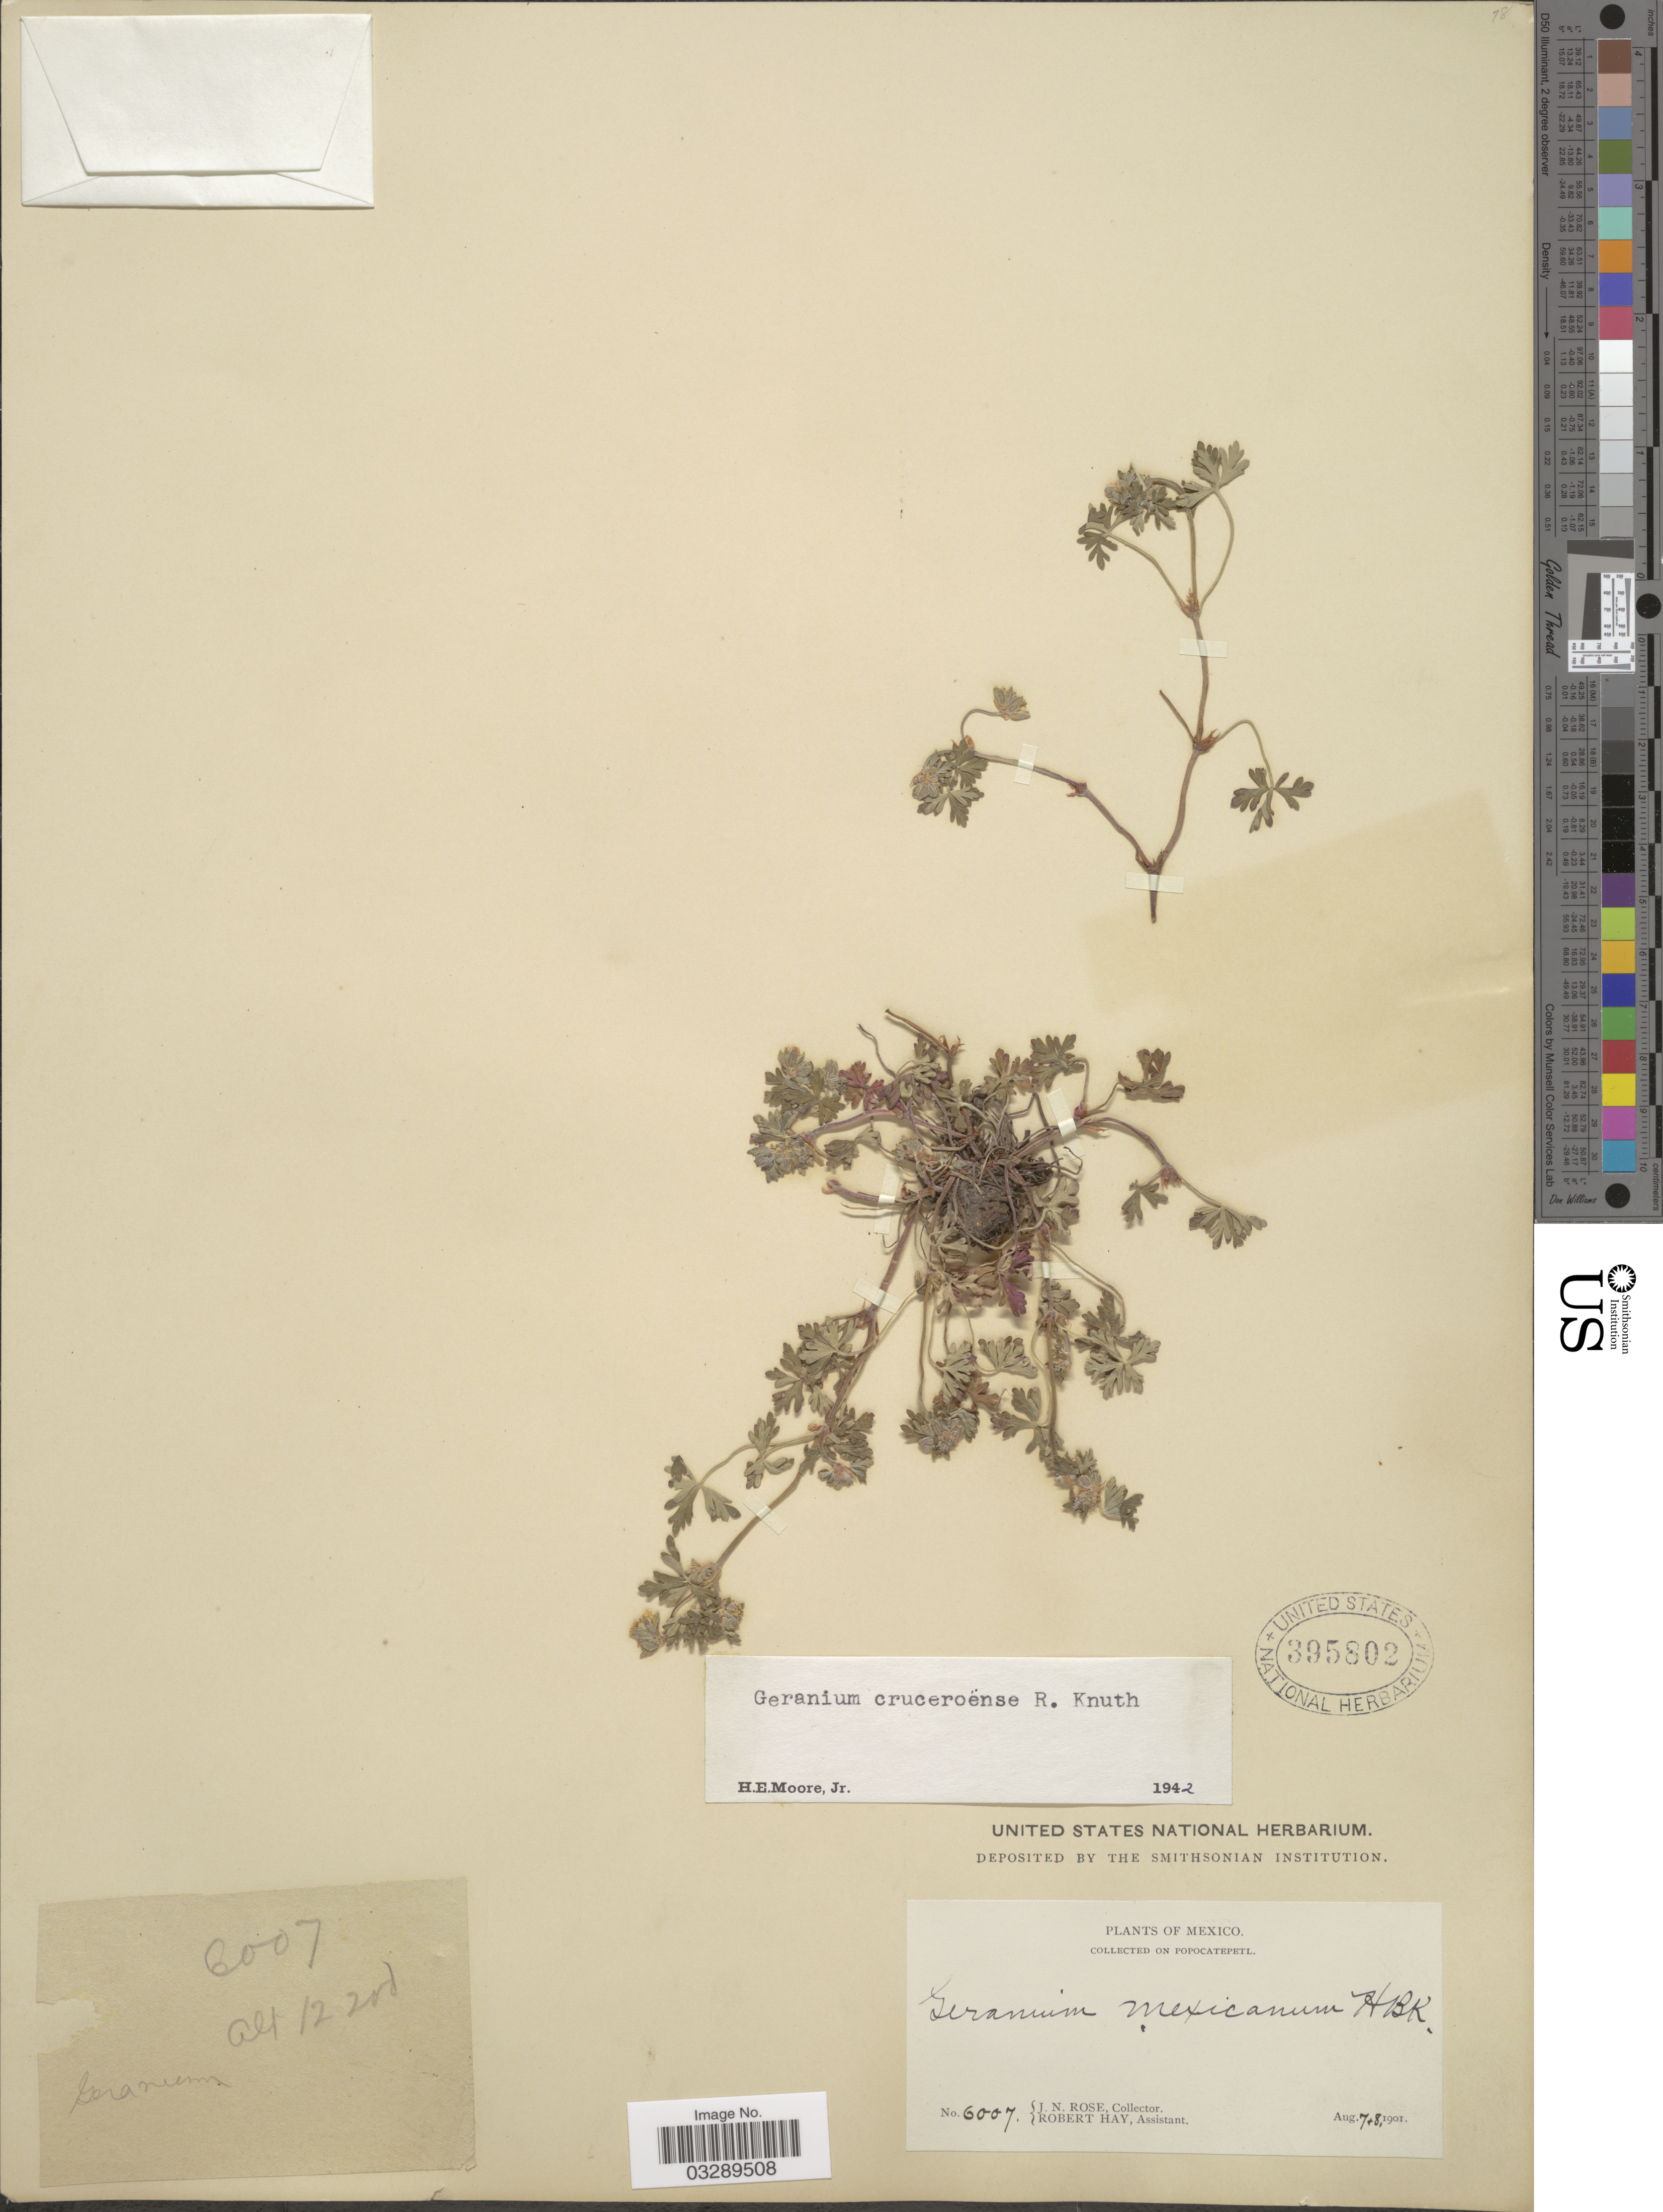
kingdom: Plantae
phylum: Tracheophyta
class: Magnoliopsida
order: Geraniales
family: Geraniaceae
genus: Geranium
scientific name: Geranium cruceroense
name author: R. Knuth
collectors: J. N. Rose & R. Hay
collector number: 6007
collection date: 1901-08-07/1901-08-08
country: Mexico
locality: Collected on Popocatepetl.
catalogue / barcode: US 395802